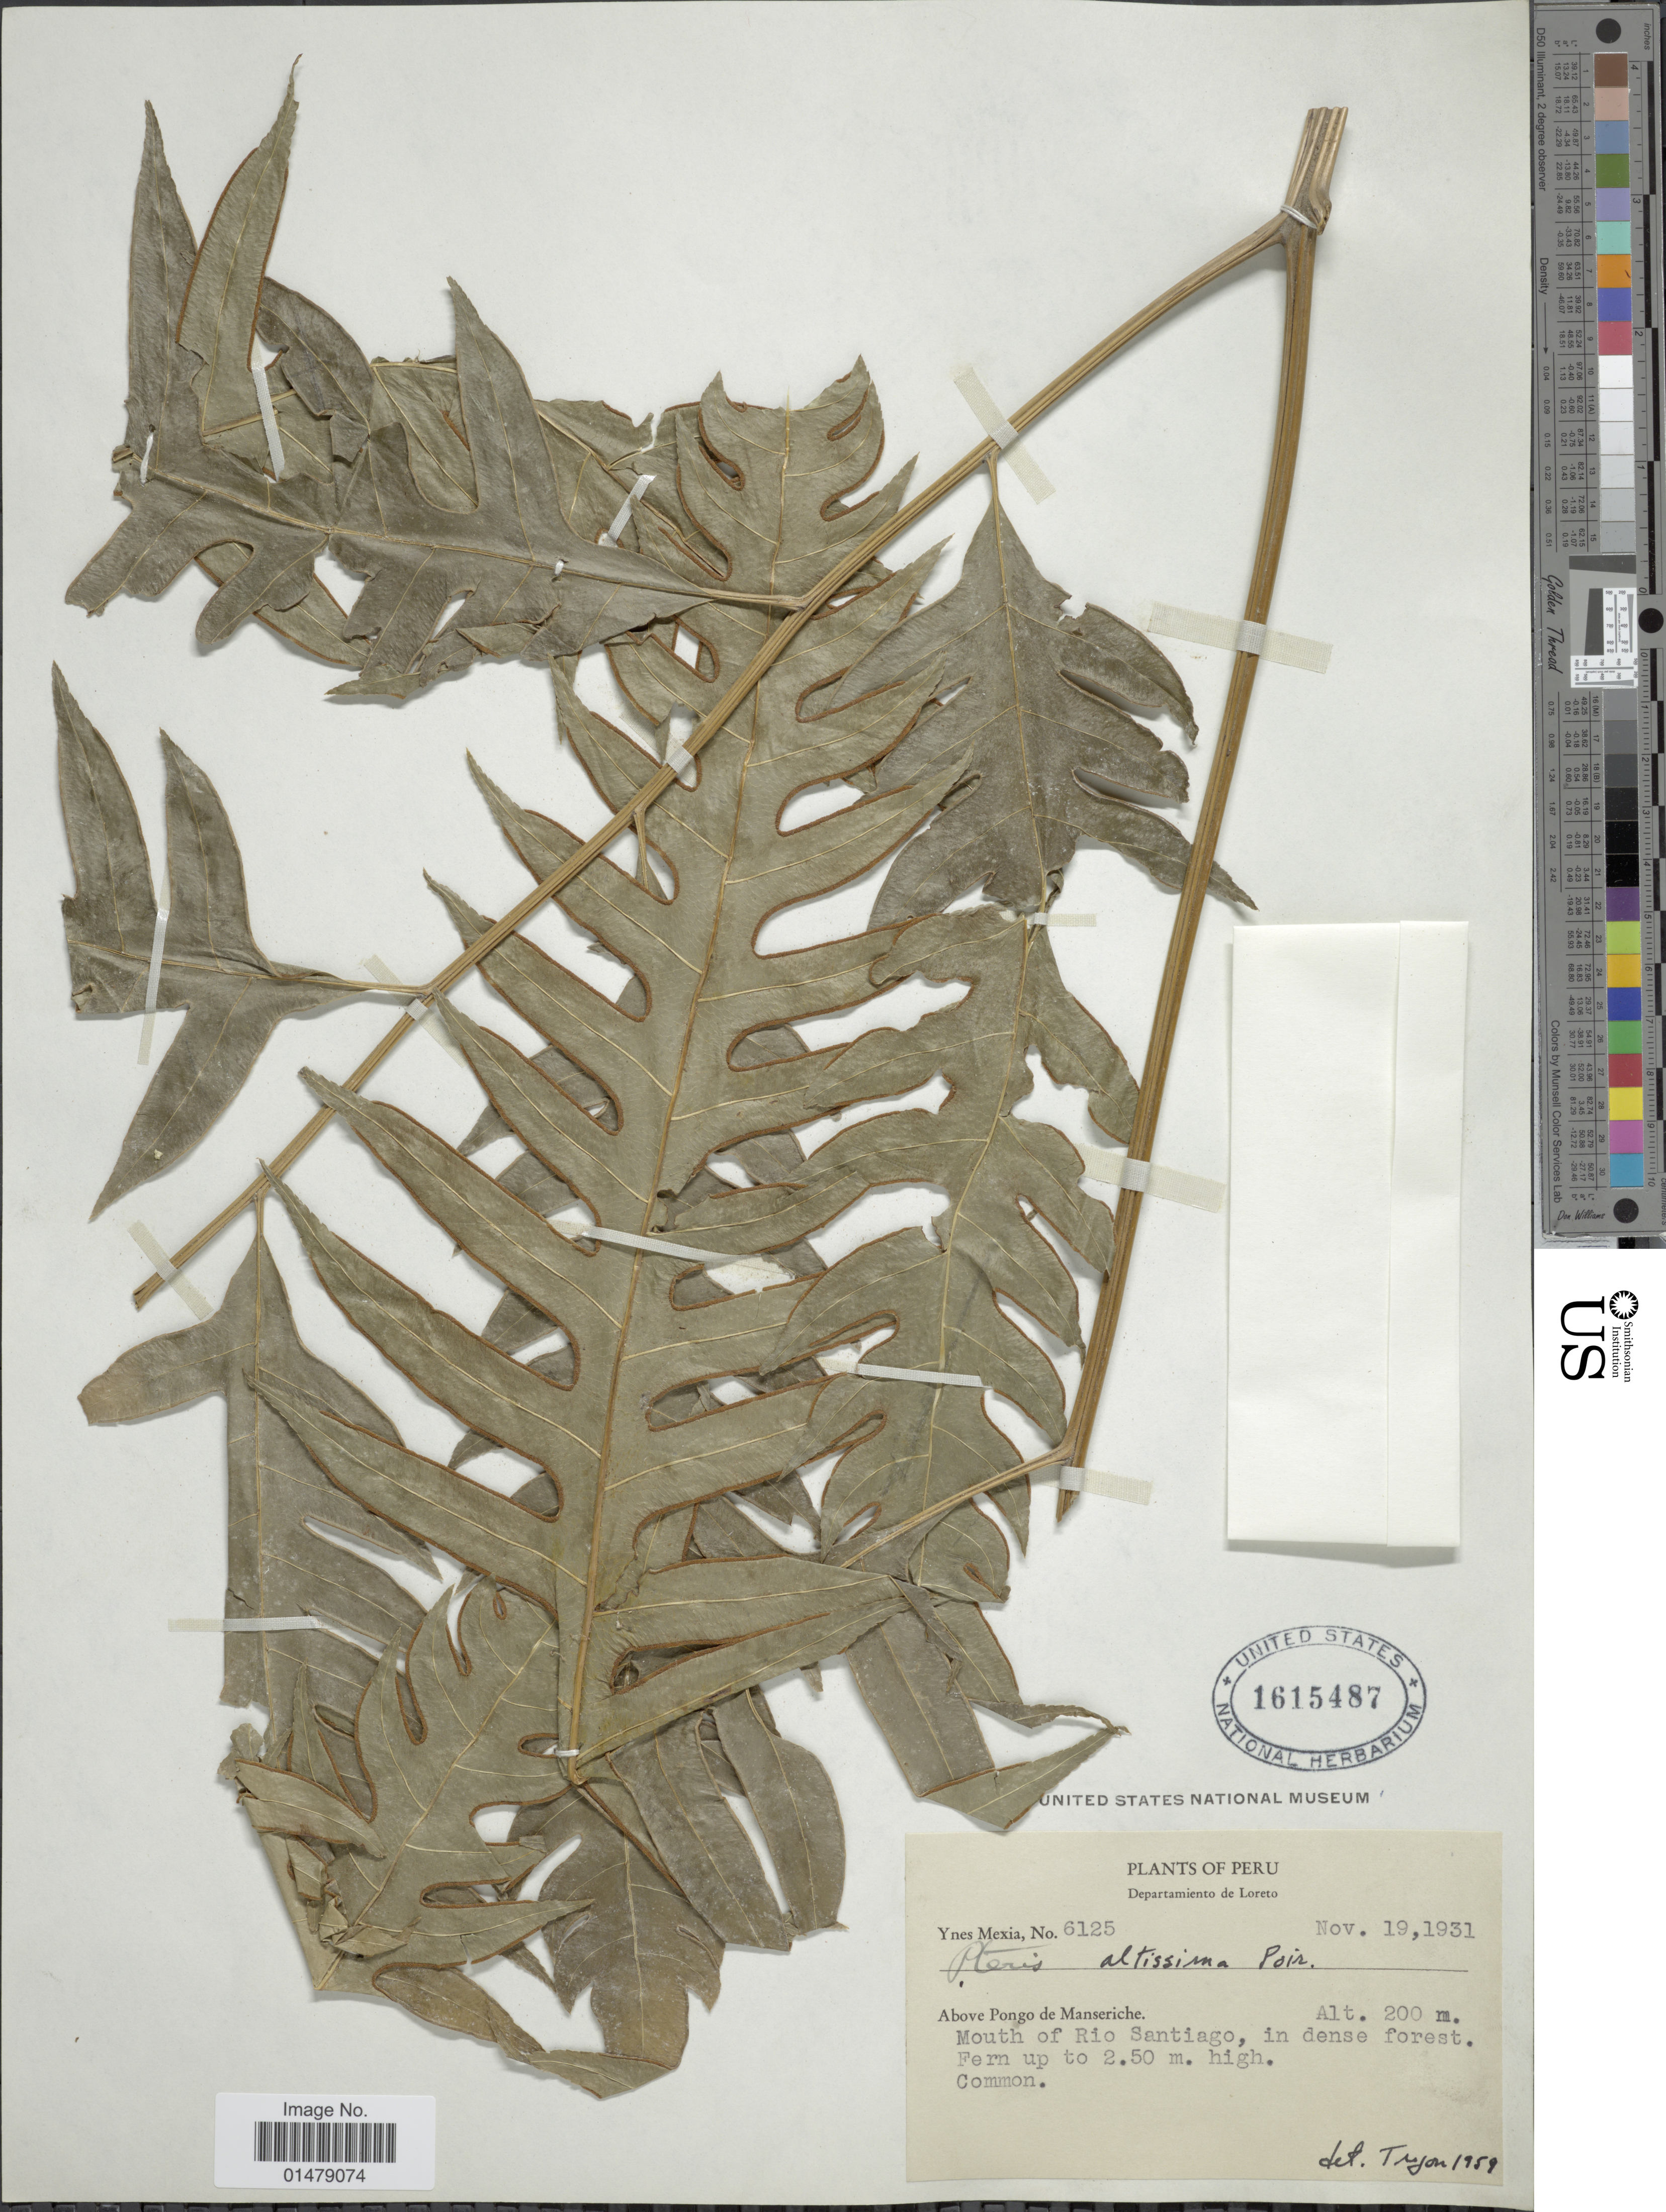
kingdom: Plantae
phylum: Tracheophyta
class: Polypodiopsida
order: Polypodiales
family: Pteridaceae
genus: Pteris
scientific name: Pteris altissima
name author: Poir.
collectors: Y. Mexia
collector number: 6125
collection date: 1931-11-19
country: Peru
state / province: Loreto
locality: Departamento de Loreto. Above Pongo de Manseriche. Mouth of Rio Santiago.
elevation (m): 200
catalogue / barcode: US 1615487